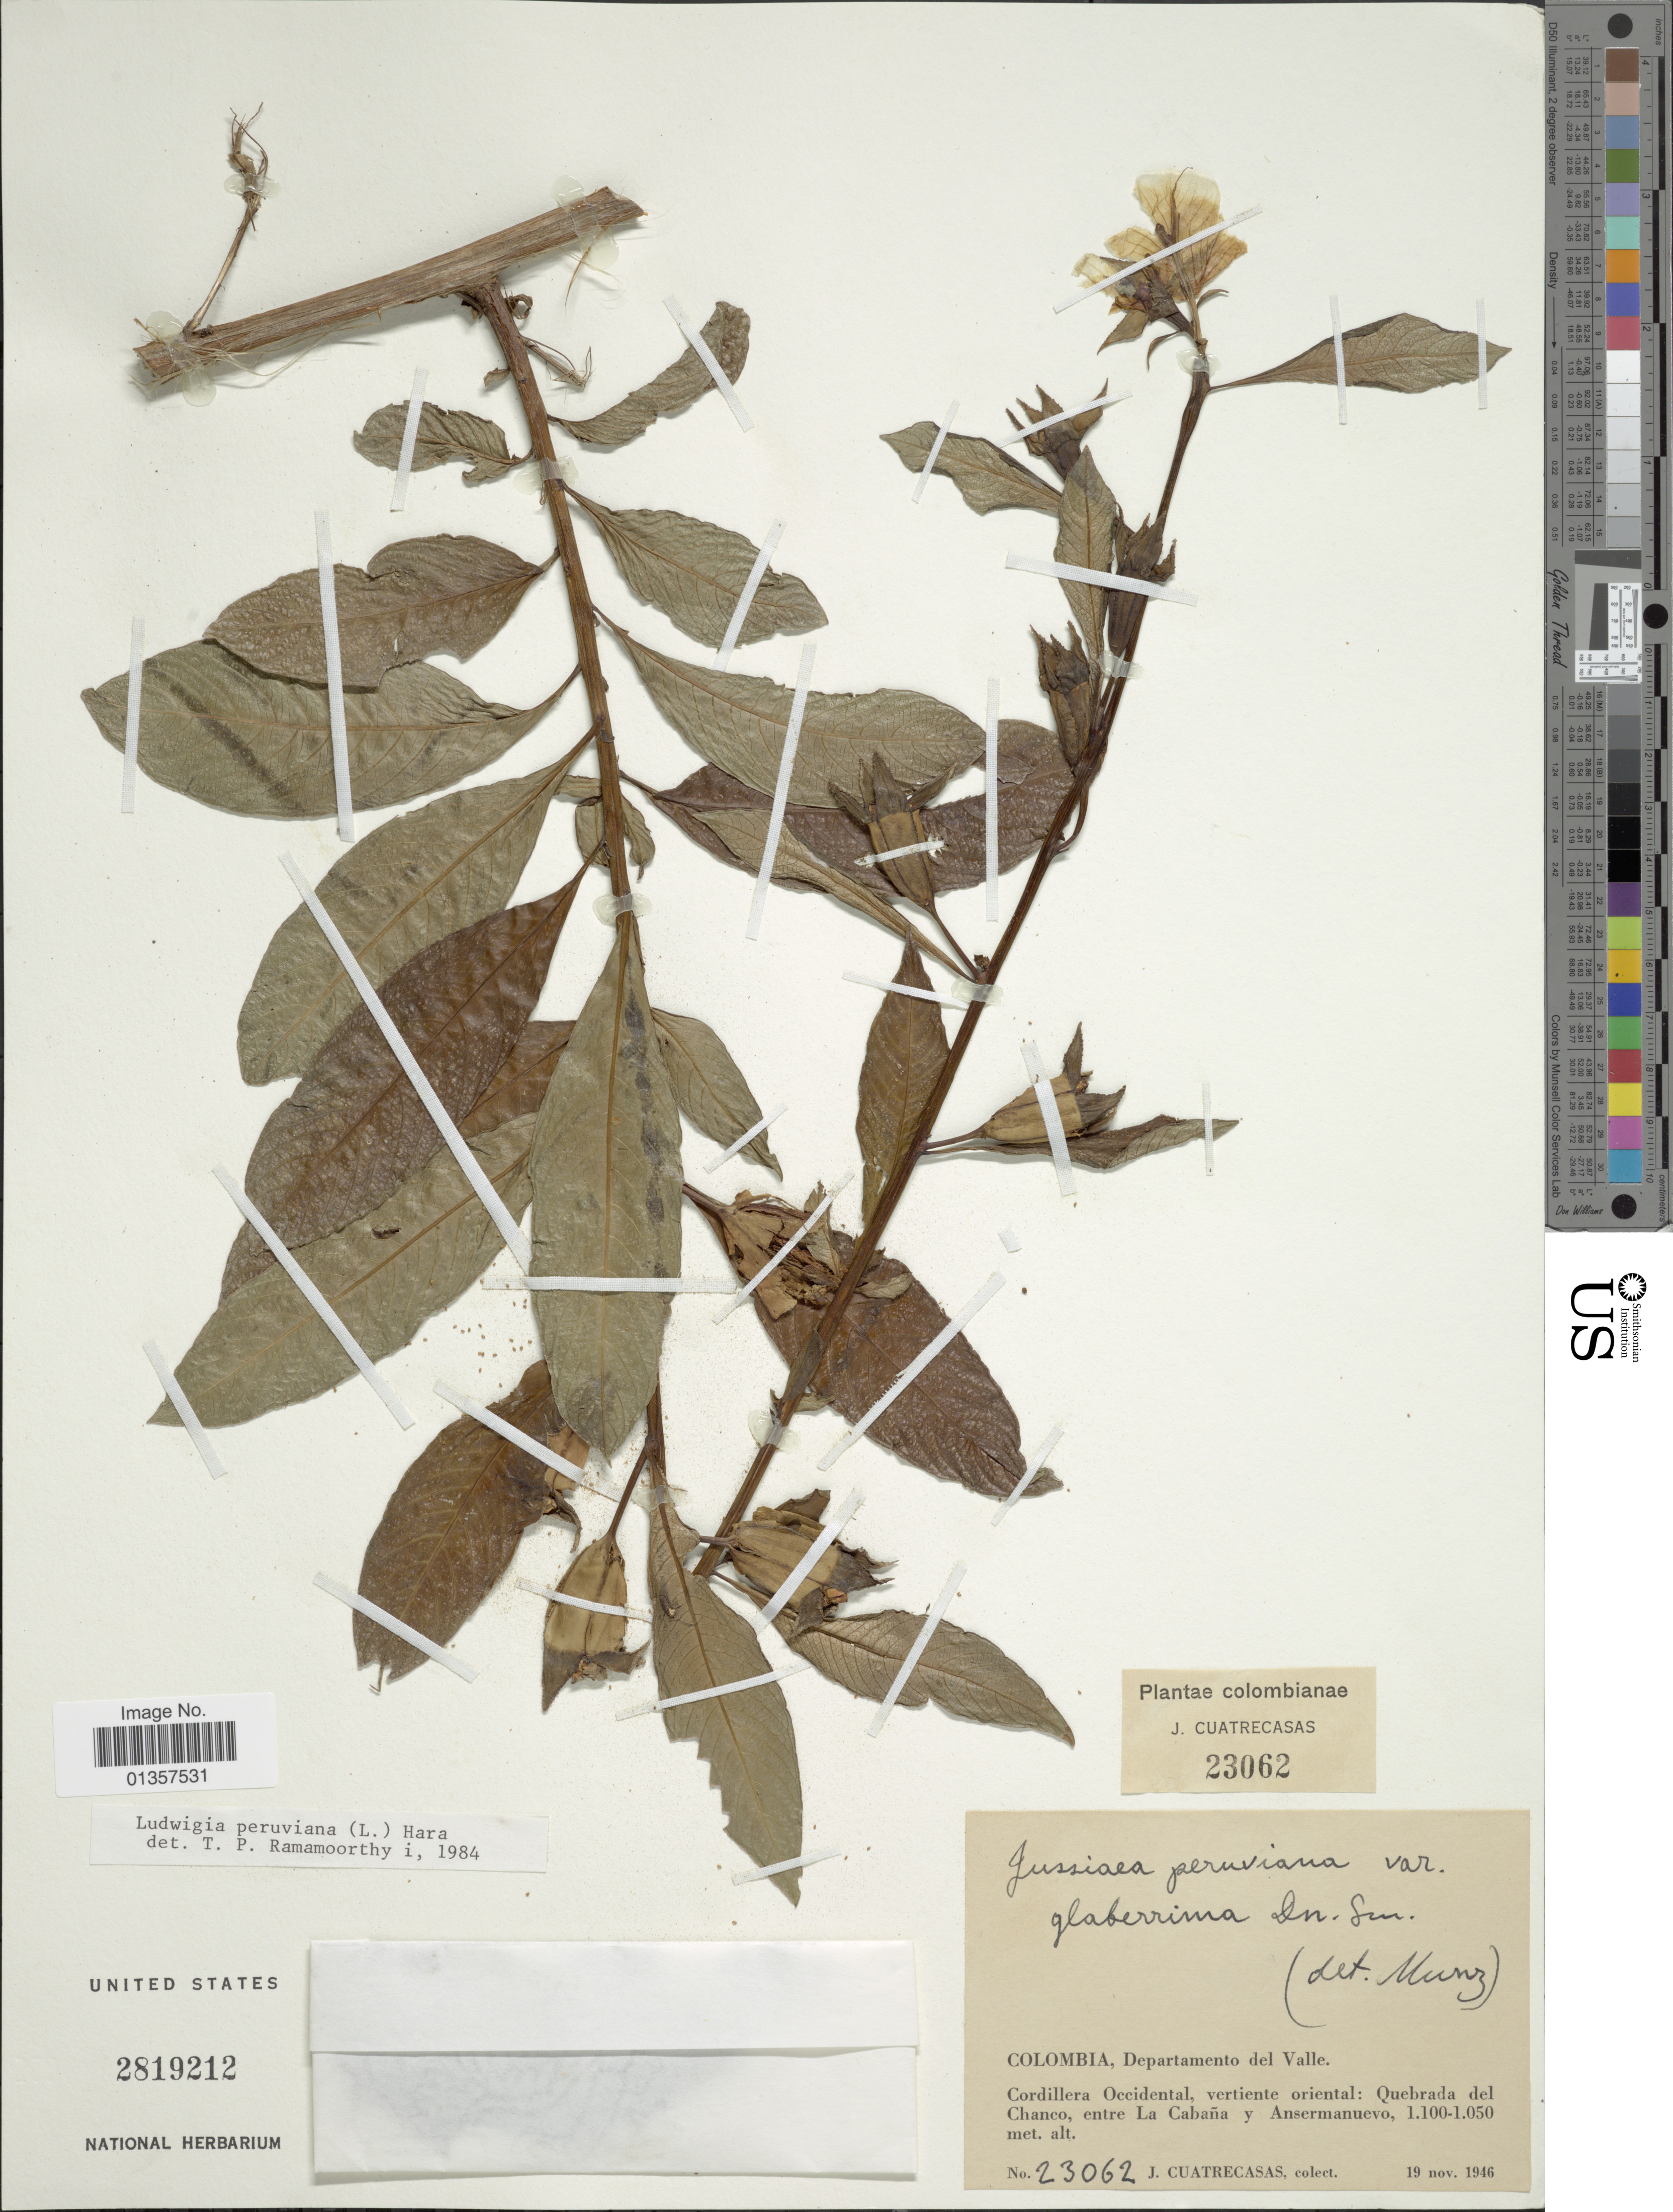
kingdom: Plantae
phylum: Tracheophyta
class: Magnoliopsida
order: Myrtales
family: Onagraceae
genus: Ludwigia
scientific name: Ludwigia peruviana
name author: (L.) H. Hara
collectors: J. Cuatrecasas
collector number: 23062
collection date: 1946-11-19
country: Colombia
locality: Departamento del Valle. Cordillera Occidental, vertiente oriental: Quebrada del Chanco, entre La Cabaña y Ansermanuevo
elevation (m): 1050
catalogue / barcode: US 2819212